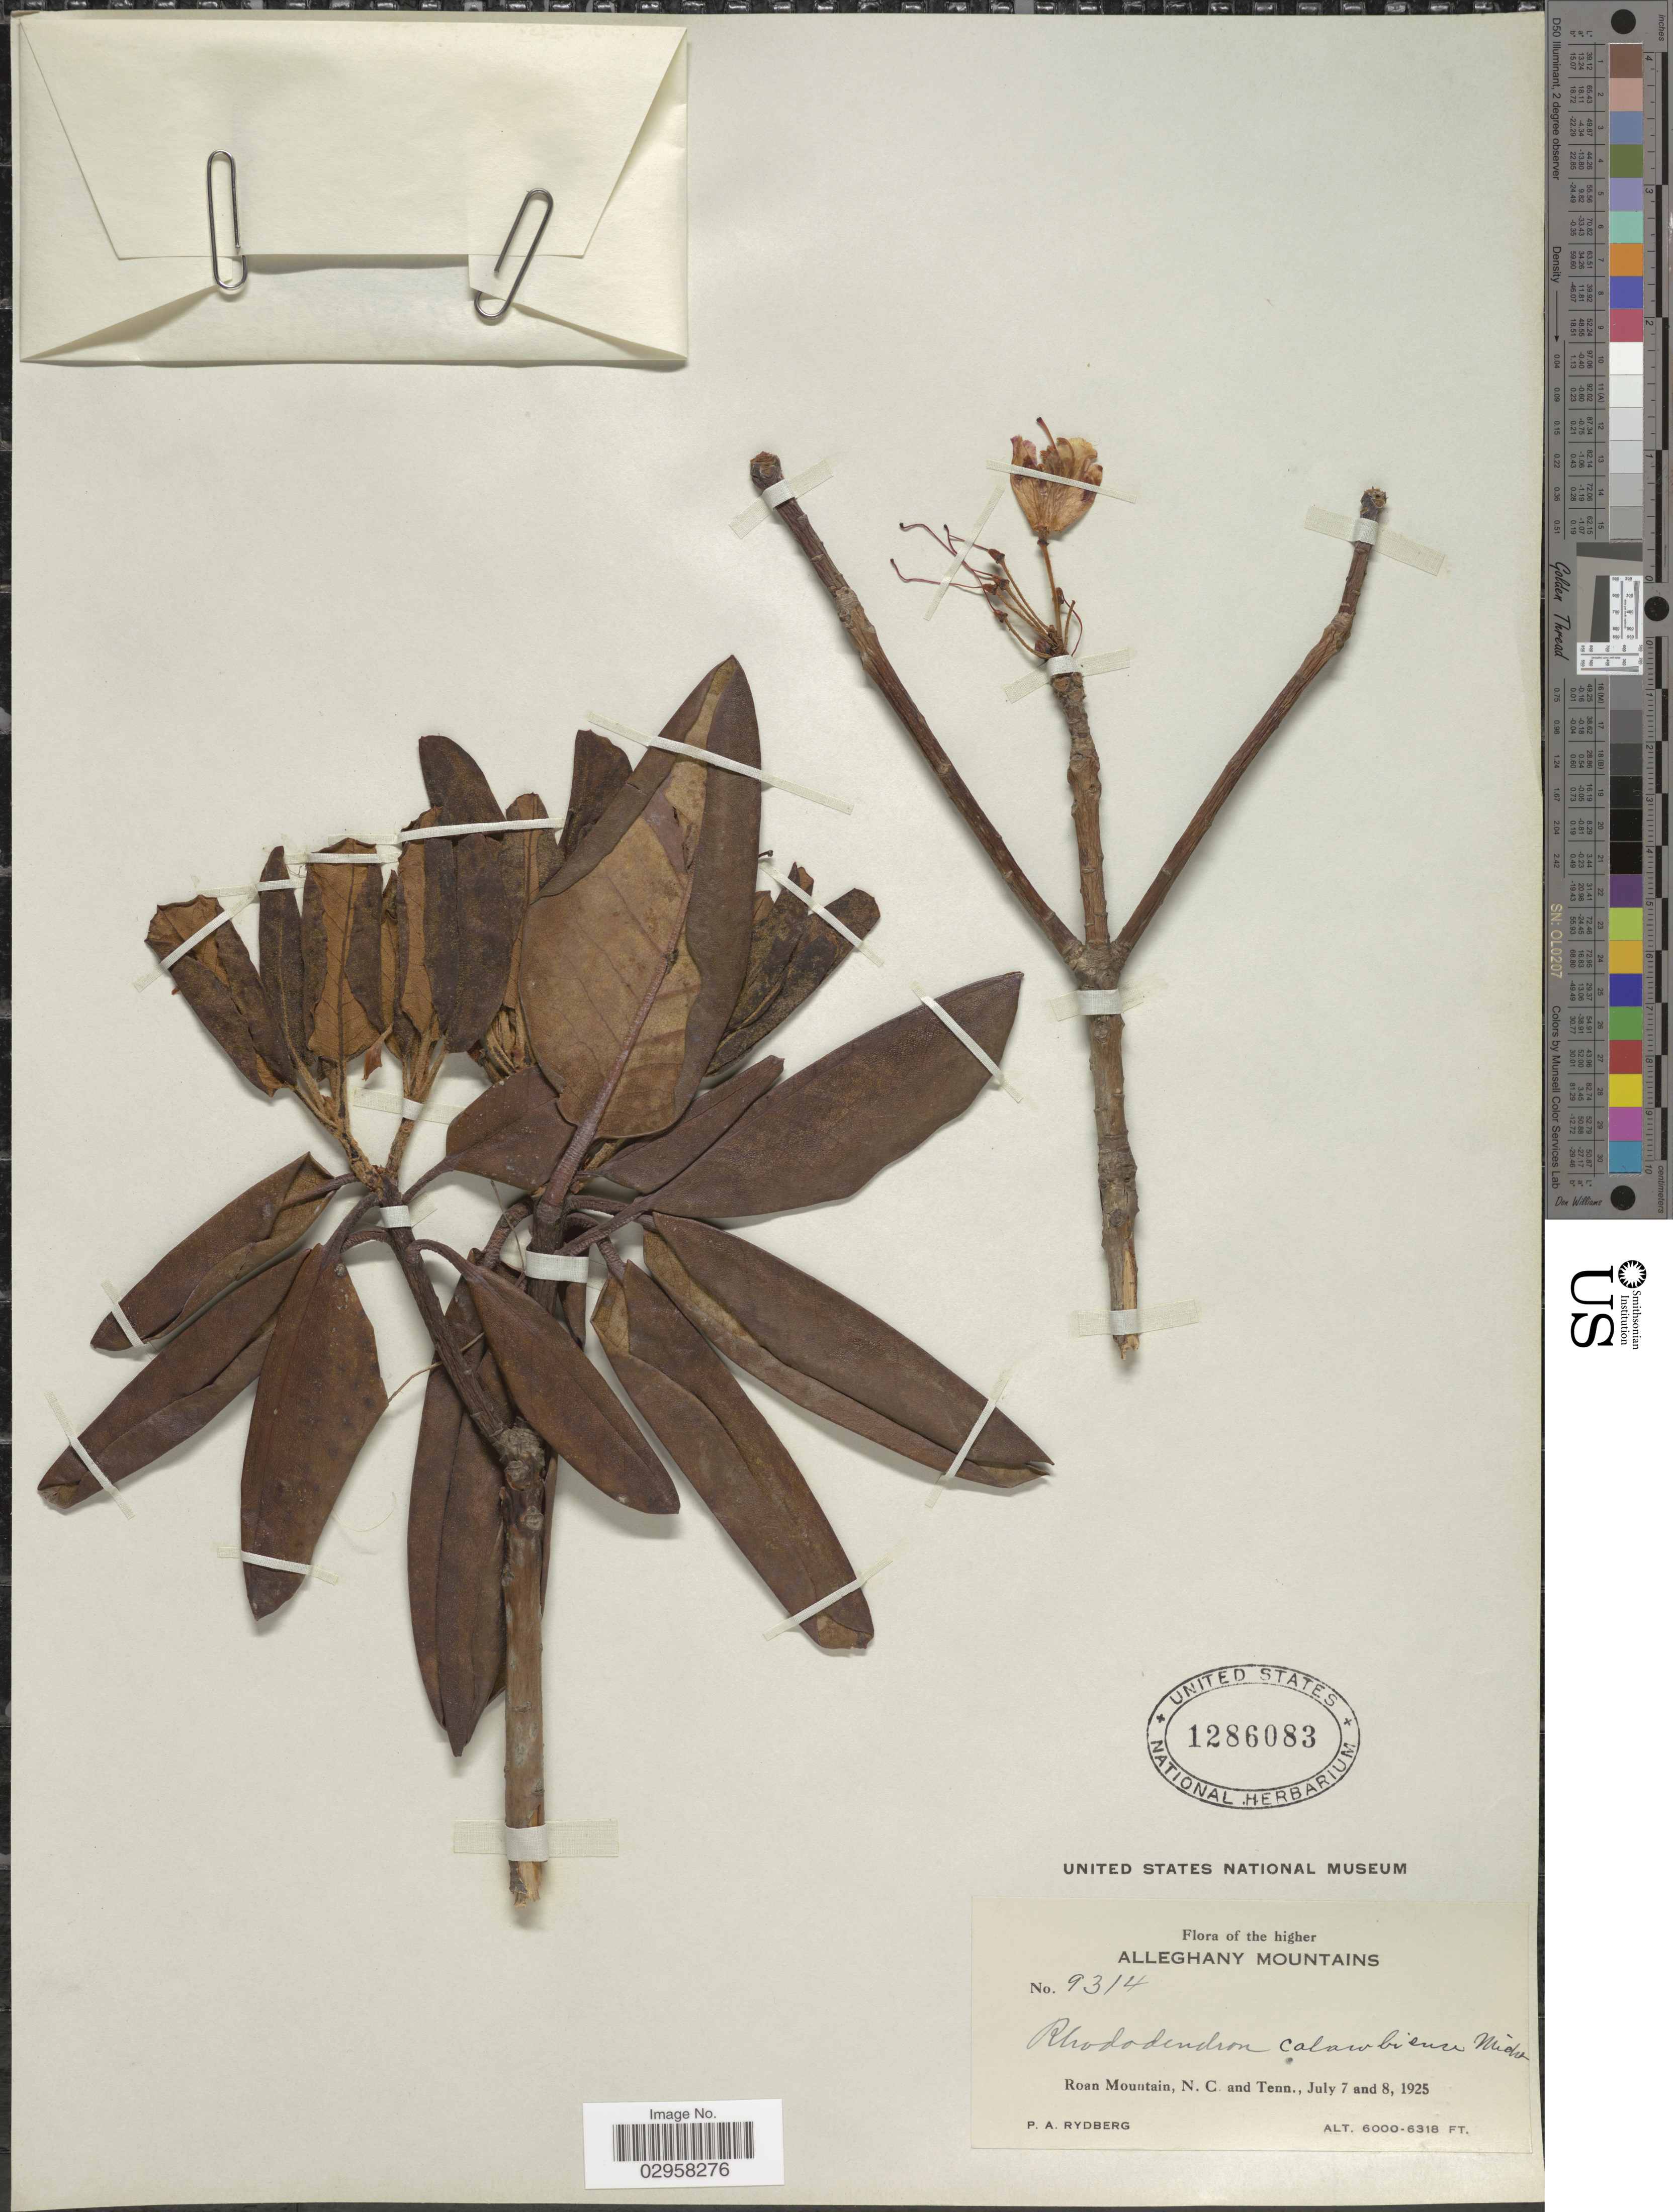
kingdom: Plantae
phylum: Tracheophyta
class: Magnoliopsida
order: Ericales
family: Ericaceae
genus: Rhododendron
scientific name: Rhododendron catawbiense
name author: Michx.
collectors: P. A. Rydberg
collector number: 9314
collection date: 1925-07-07/1925-07-08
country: United States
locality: Alleghany Mountains. Roan Mountain, N. C. and Tenn.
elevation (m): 1829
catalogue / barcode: US 1286083